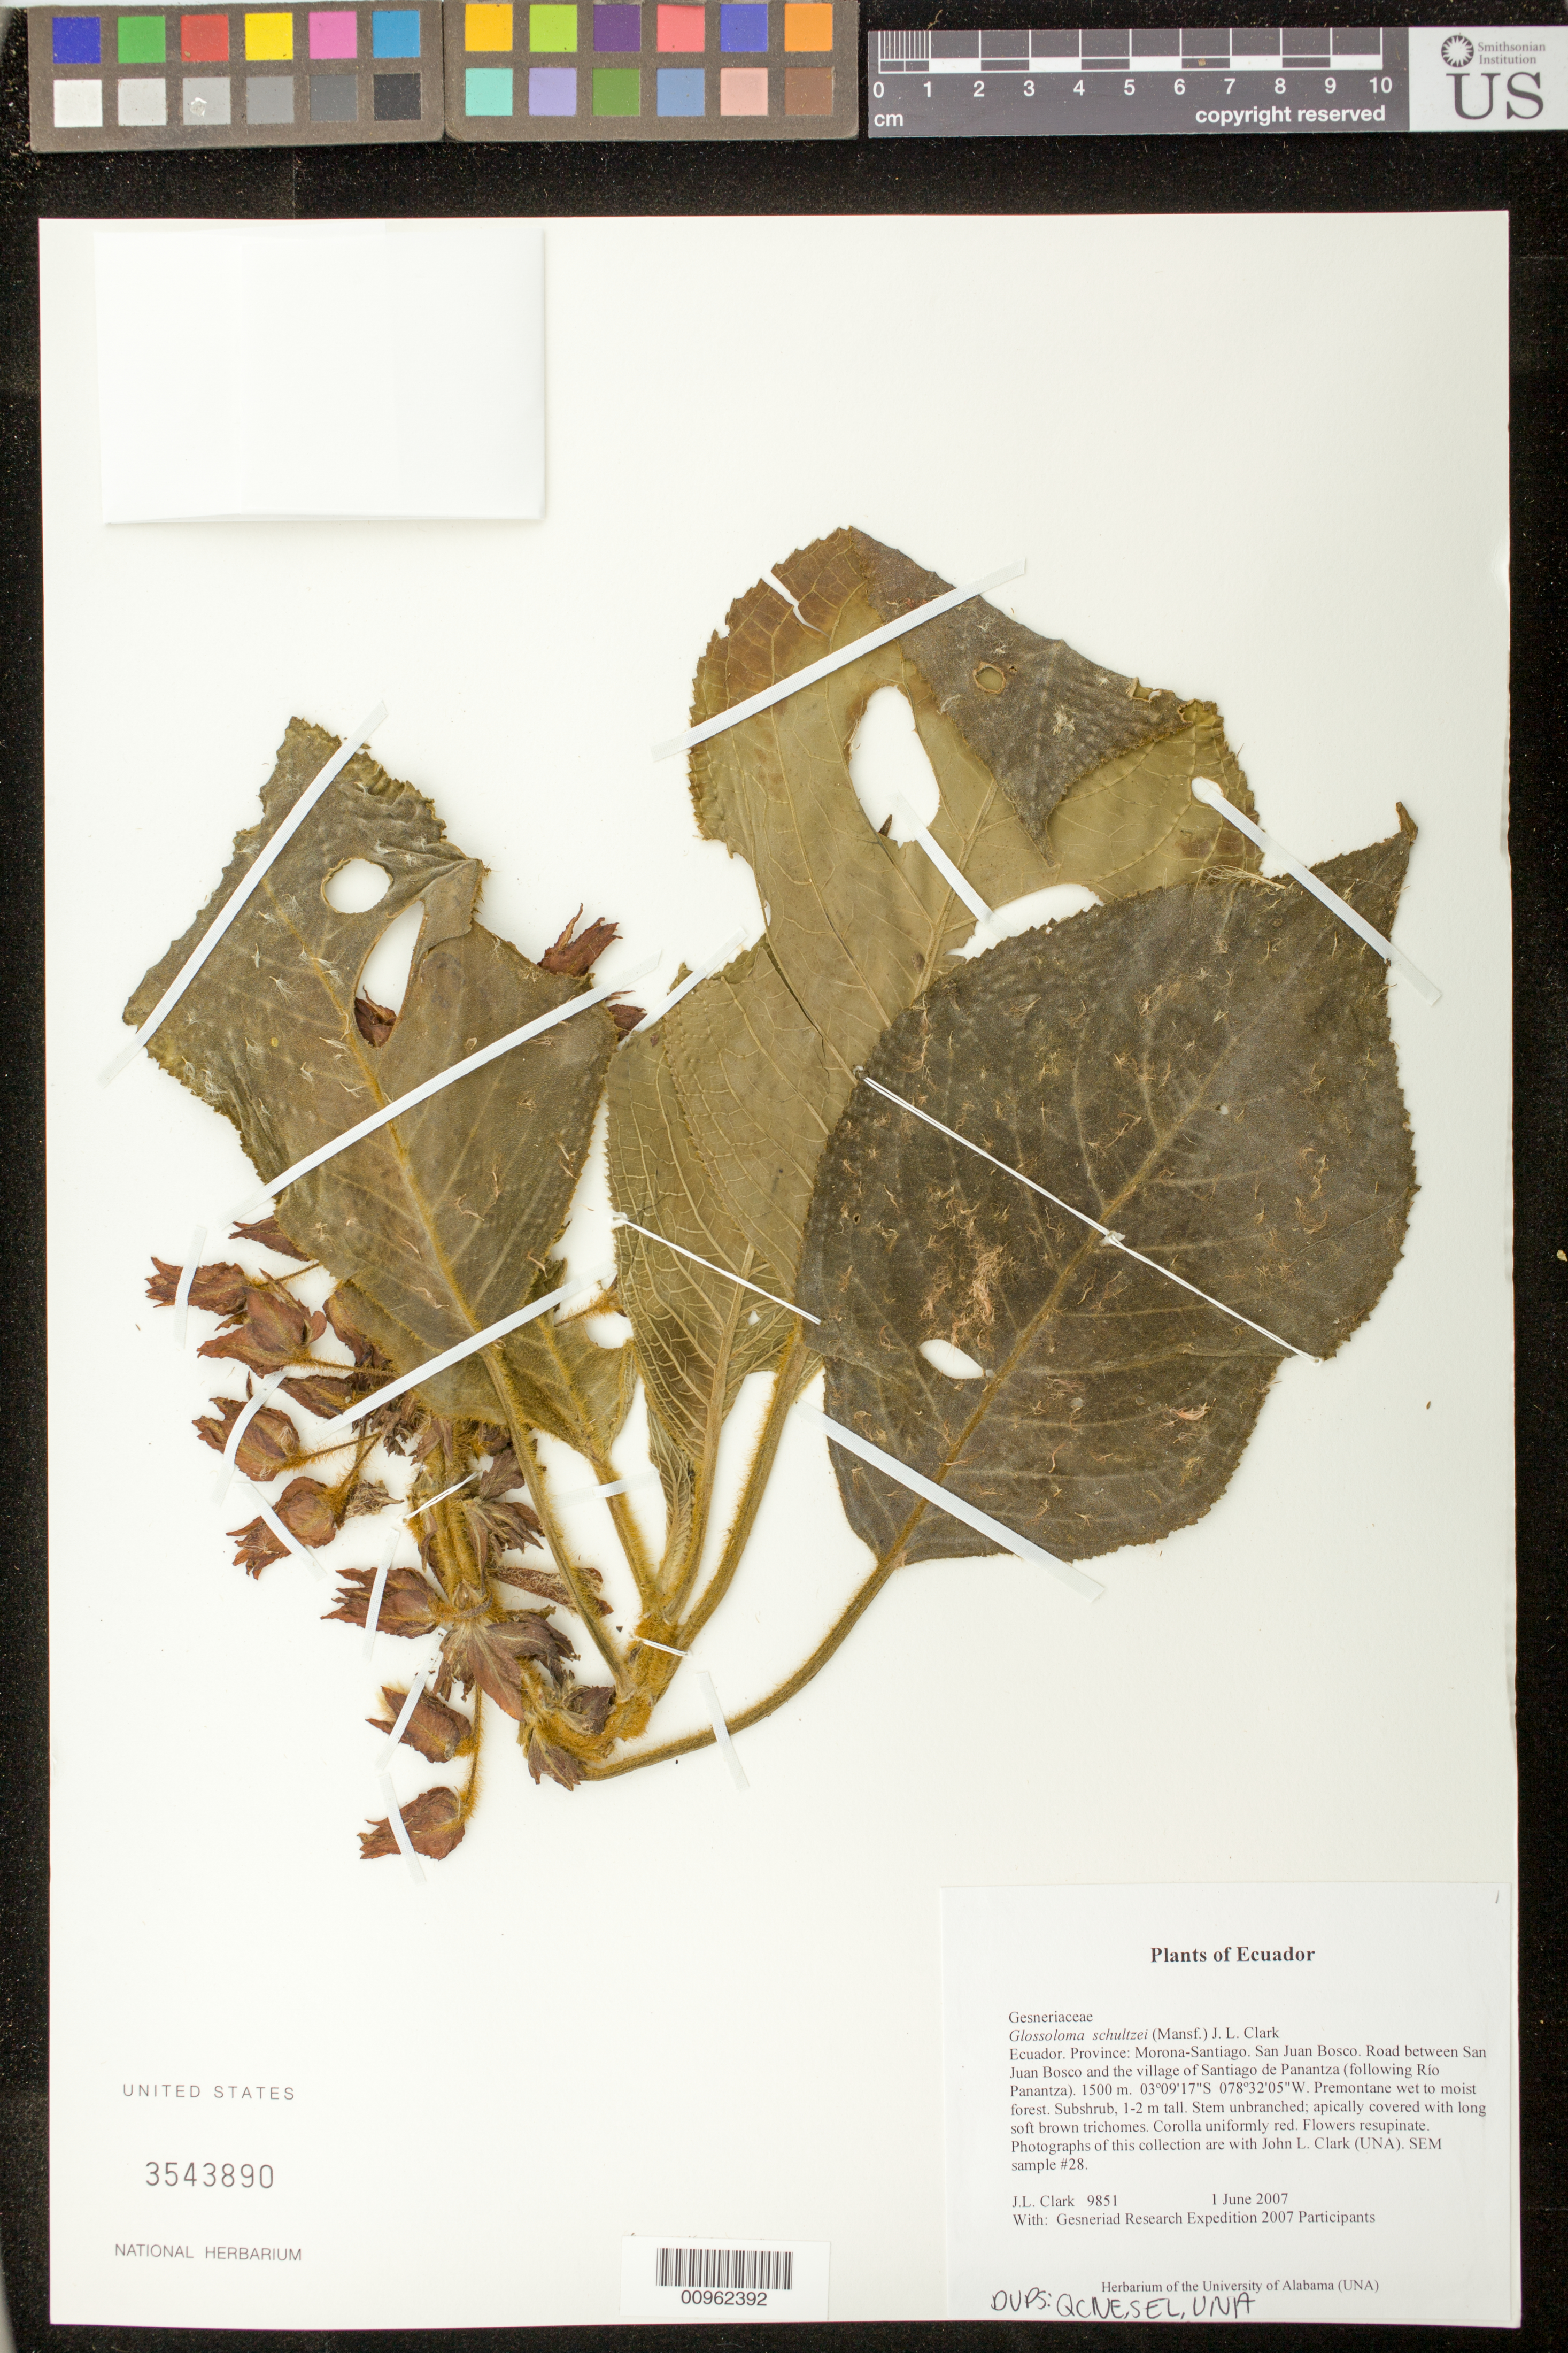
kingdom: Plantae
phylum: Tracheophyta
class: Magnoliopsida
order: Lamiales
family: Gesneriaceae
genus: Glossoloma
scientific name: Glossoloma schultzei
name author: (Mansf.) J.L. Clark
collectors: J. L. Clark & Gesneriad Research Expedition 2007 Participants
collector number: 9851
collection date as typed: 01 Jun 2007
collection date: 2007-06-01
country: Ecuador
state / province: Morona-Santiago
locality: San Juan Bosco. Road between San Juan Bosco and the village of Santiago de Panantza (following Río Panantza)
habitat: Premontane wet to moist forest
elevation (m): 1500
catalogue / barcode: US 3543890